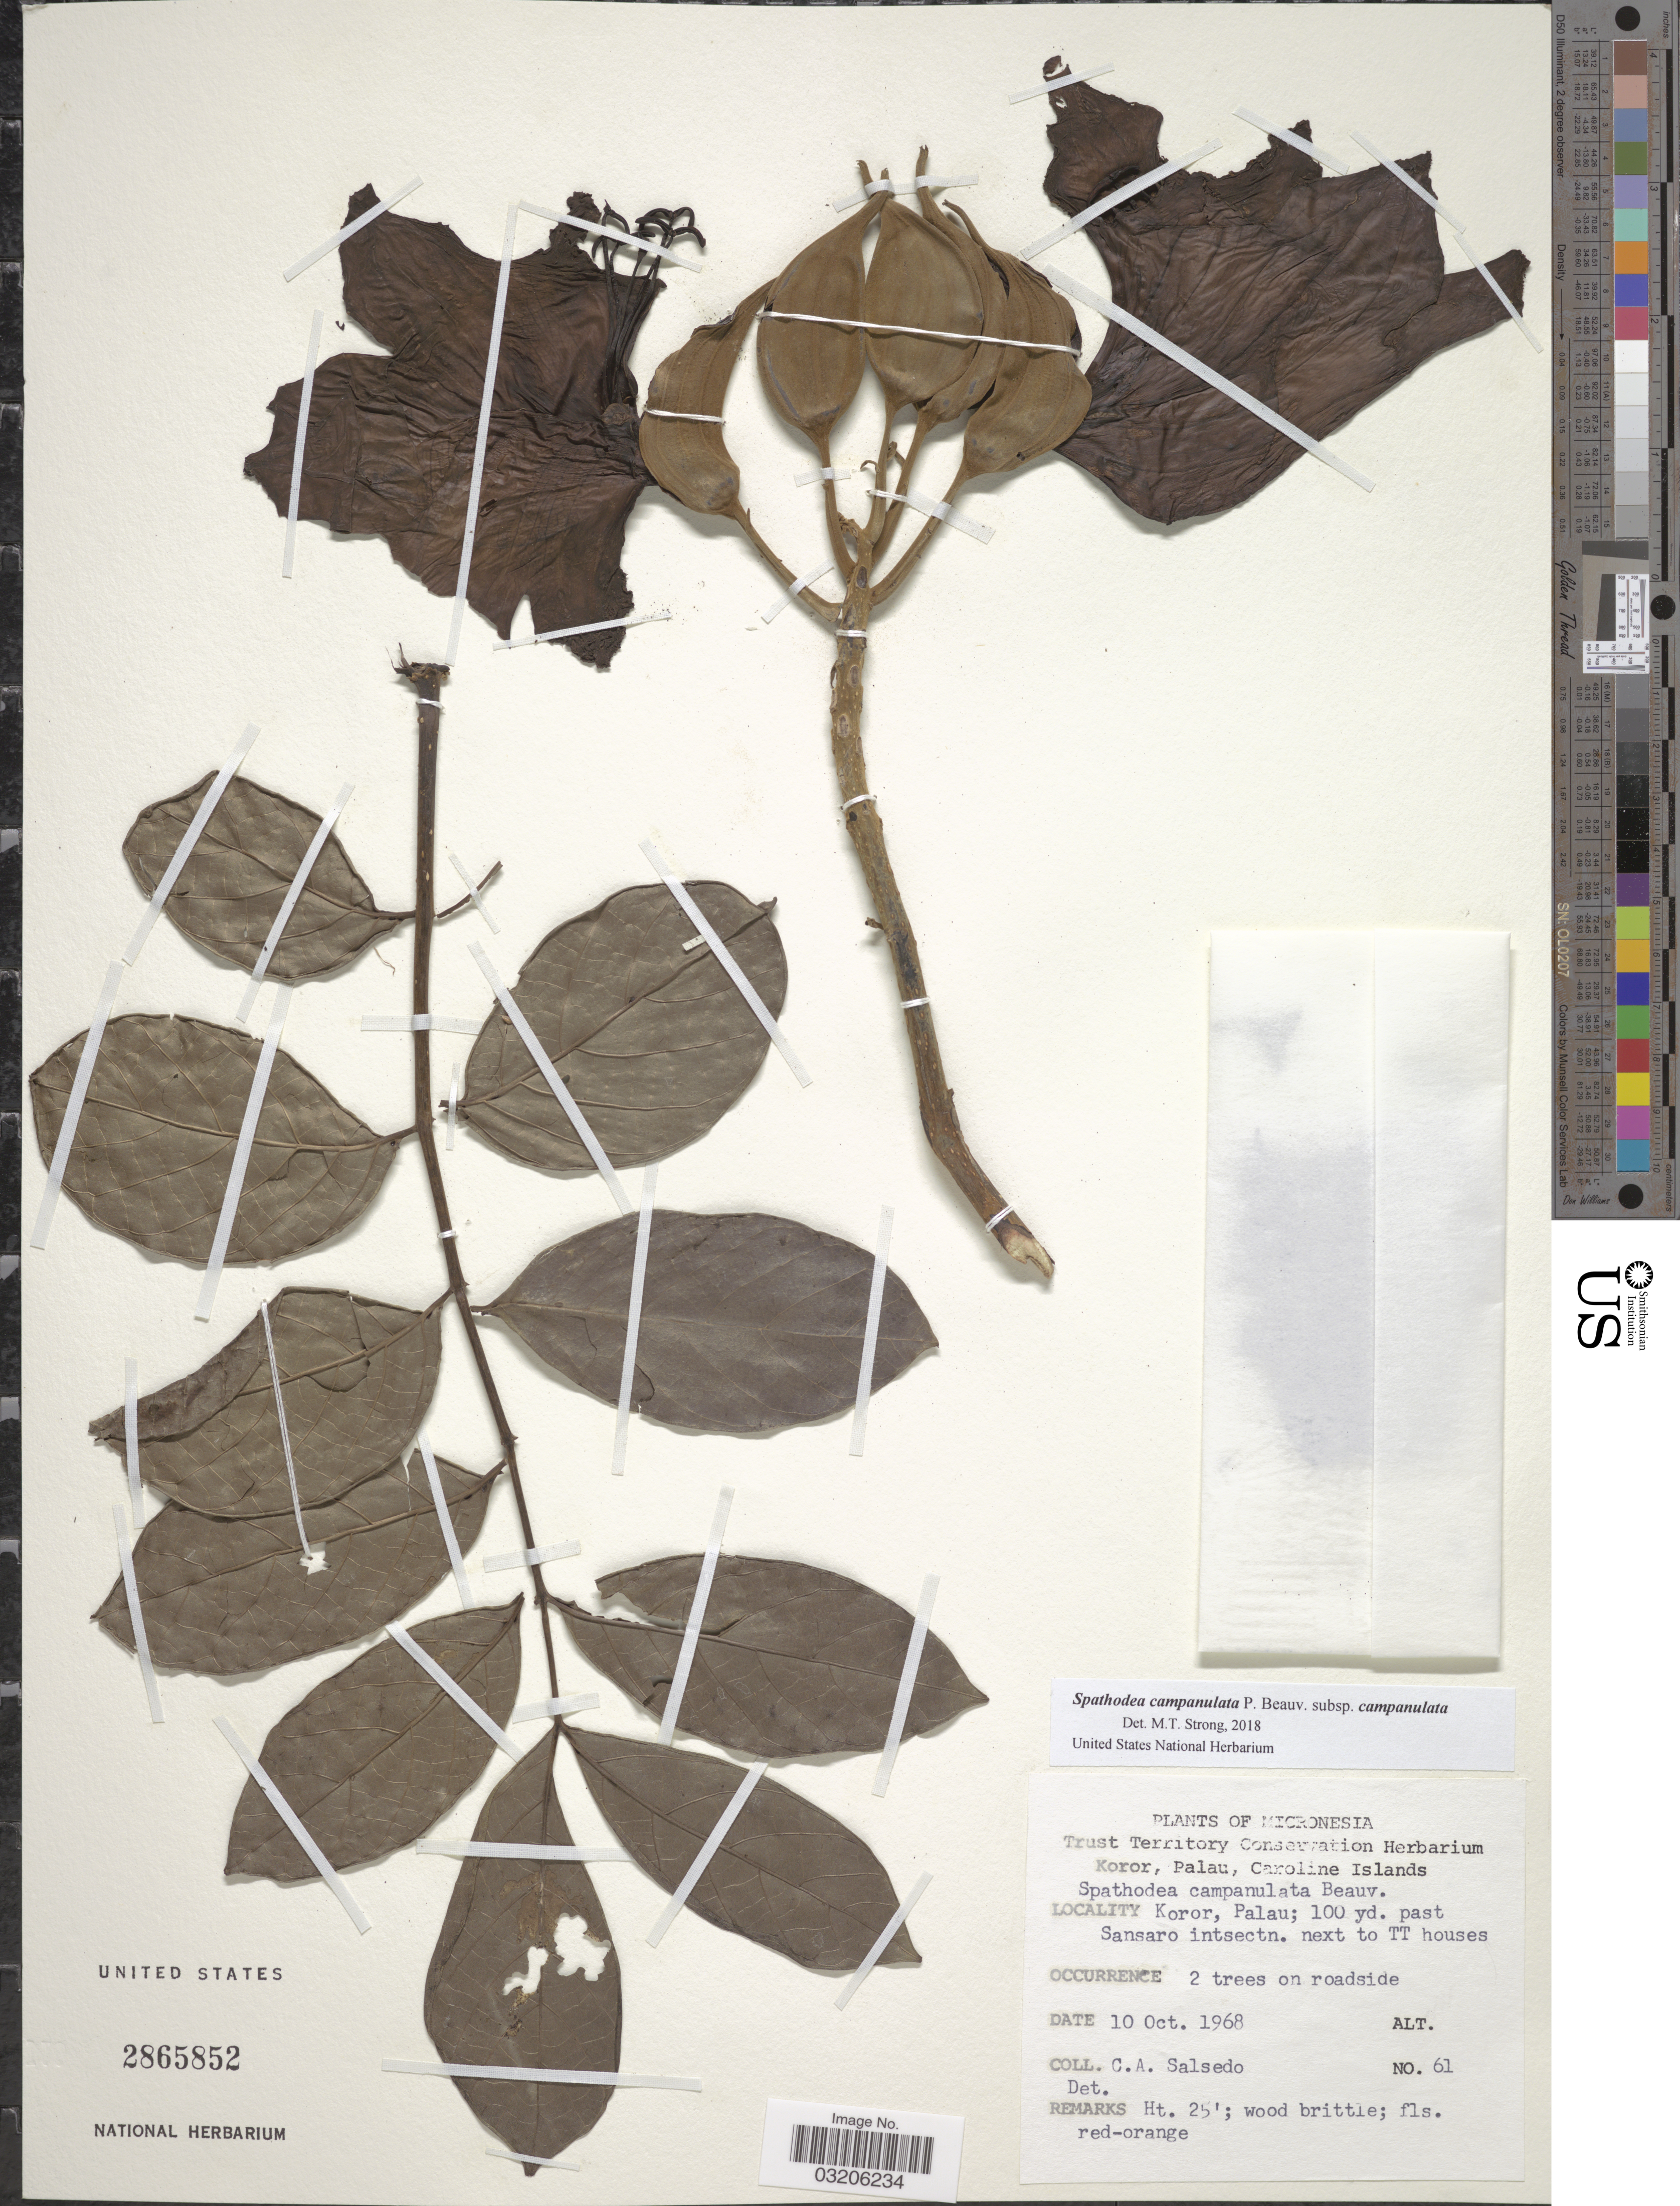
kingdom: Plantae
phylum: Tracheophyta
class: Magnoliopsida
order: Lamiales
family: Bignoniaceae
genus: Spathodea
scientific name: Spathodea campanulata subsp. campanulata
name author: P. Beauv.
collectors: C.A. Salsedo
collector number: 61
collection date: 1968-10-10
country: Palau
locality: Koror, Palau; 100 yd. past Sansaro intsectn. next to TT houses.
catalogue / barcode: US 2865852